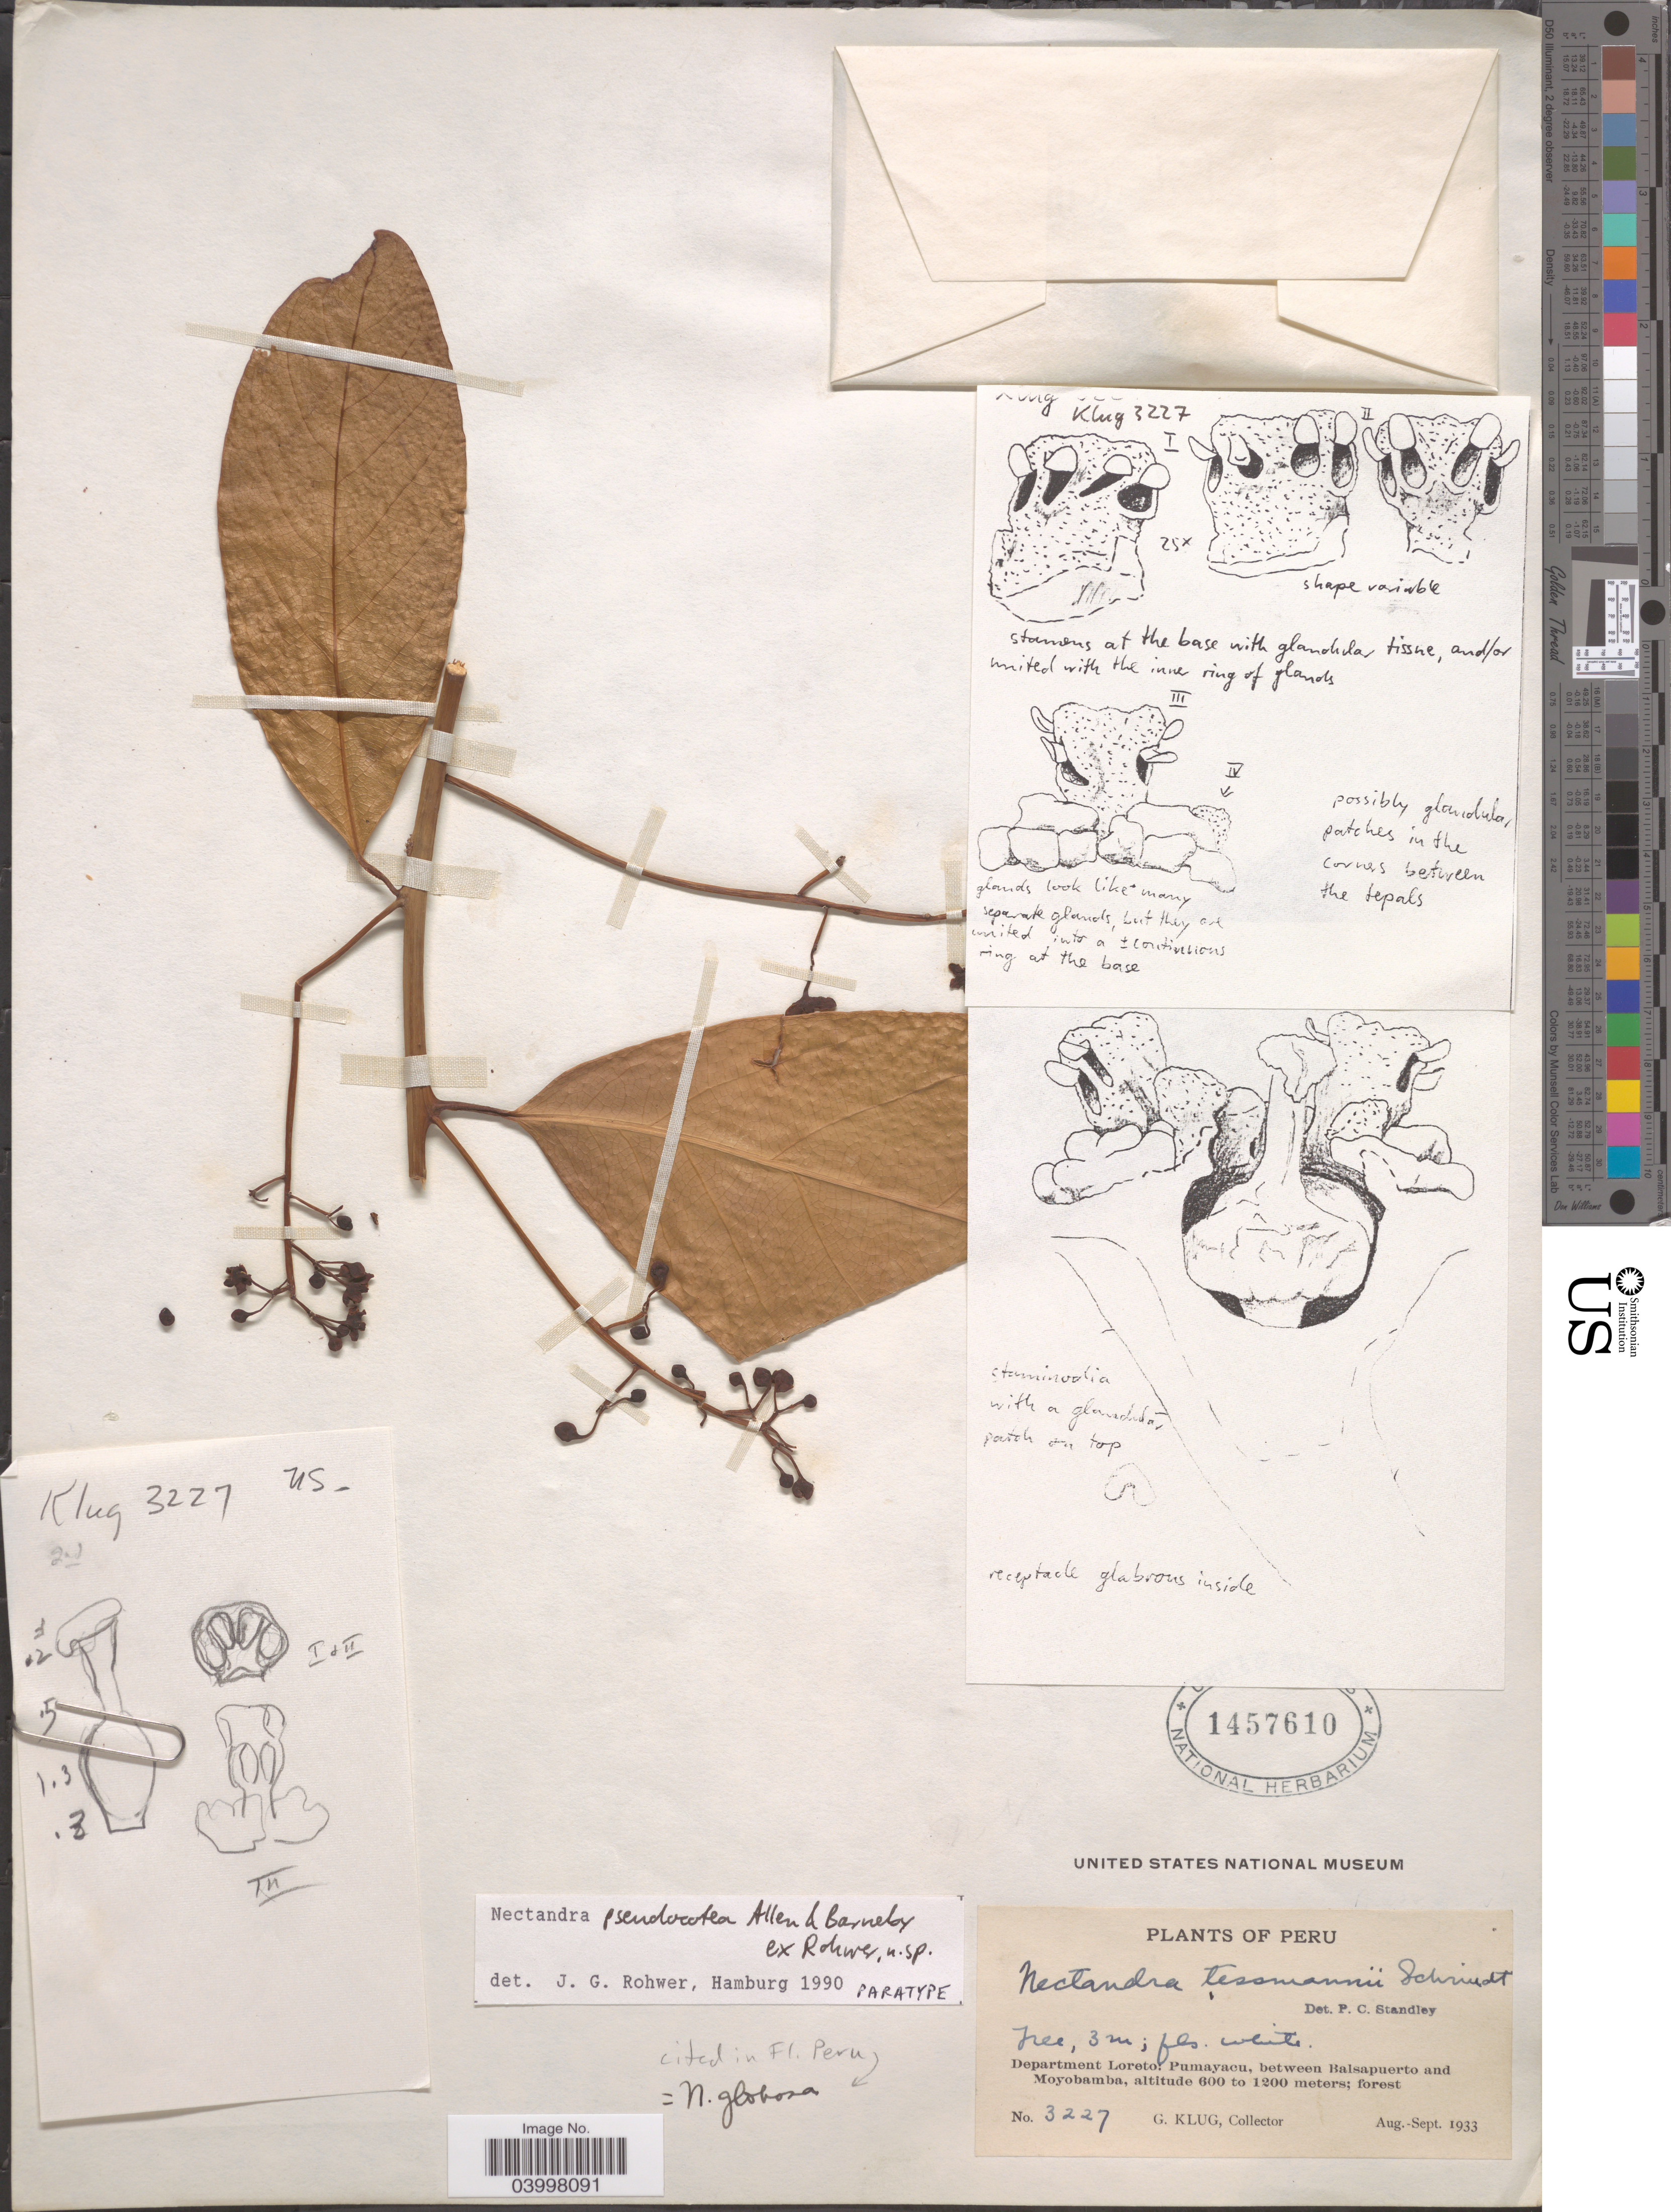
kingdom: Plantae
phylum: Tracheophyta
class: Magnoliopsida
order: Laurales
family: Lauraceae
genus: Nectandra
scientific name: Nectandra pseudocotea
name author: C.K. Allen & Barneby ex Rohwer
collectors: G. Klug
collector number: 3227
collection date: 1933-08/1933-09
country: Peru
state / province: Loreto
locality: Department Loreto: Pumayacu, between Baisapuerto and Moyobamba.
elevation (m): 600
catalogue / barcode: US 1457610